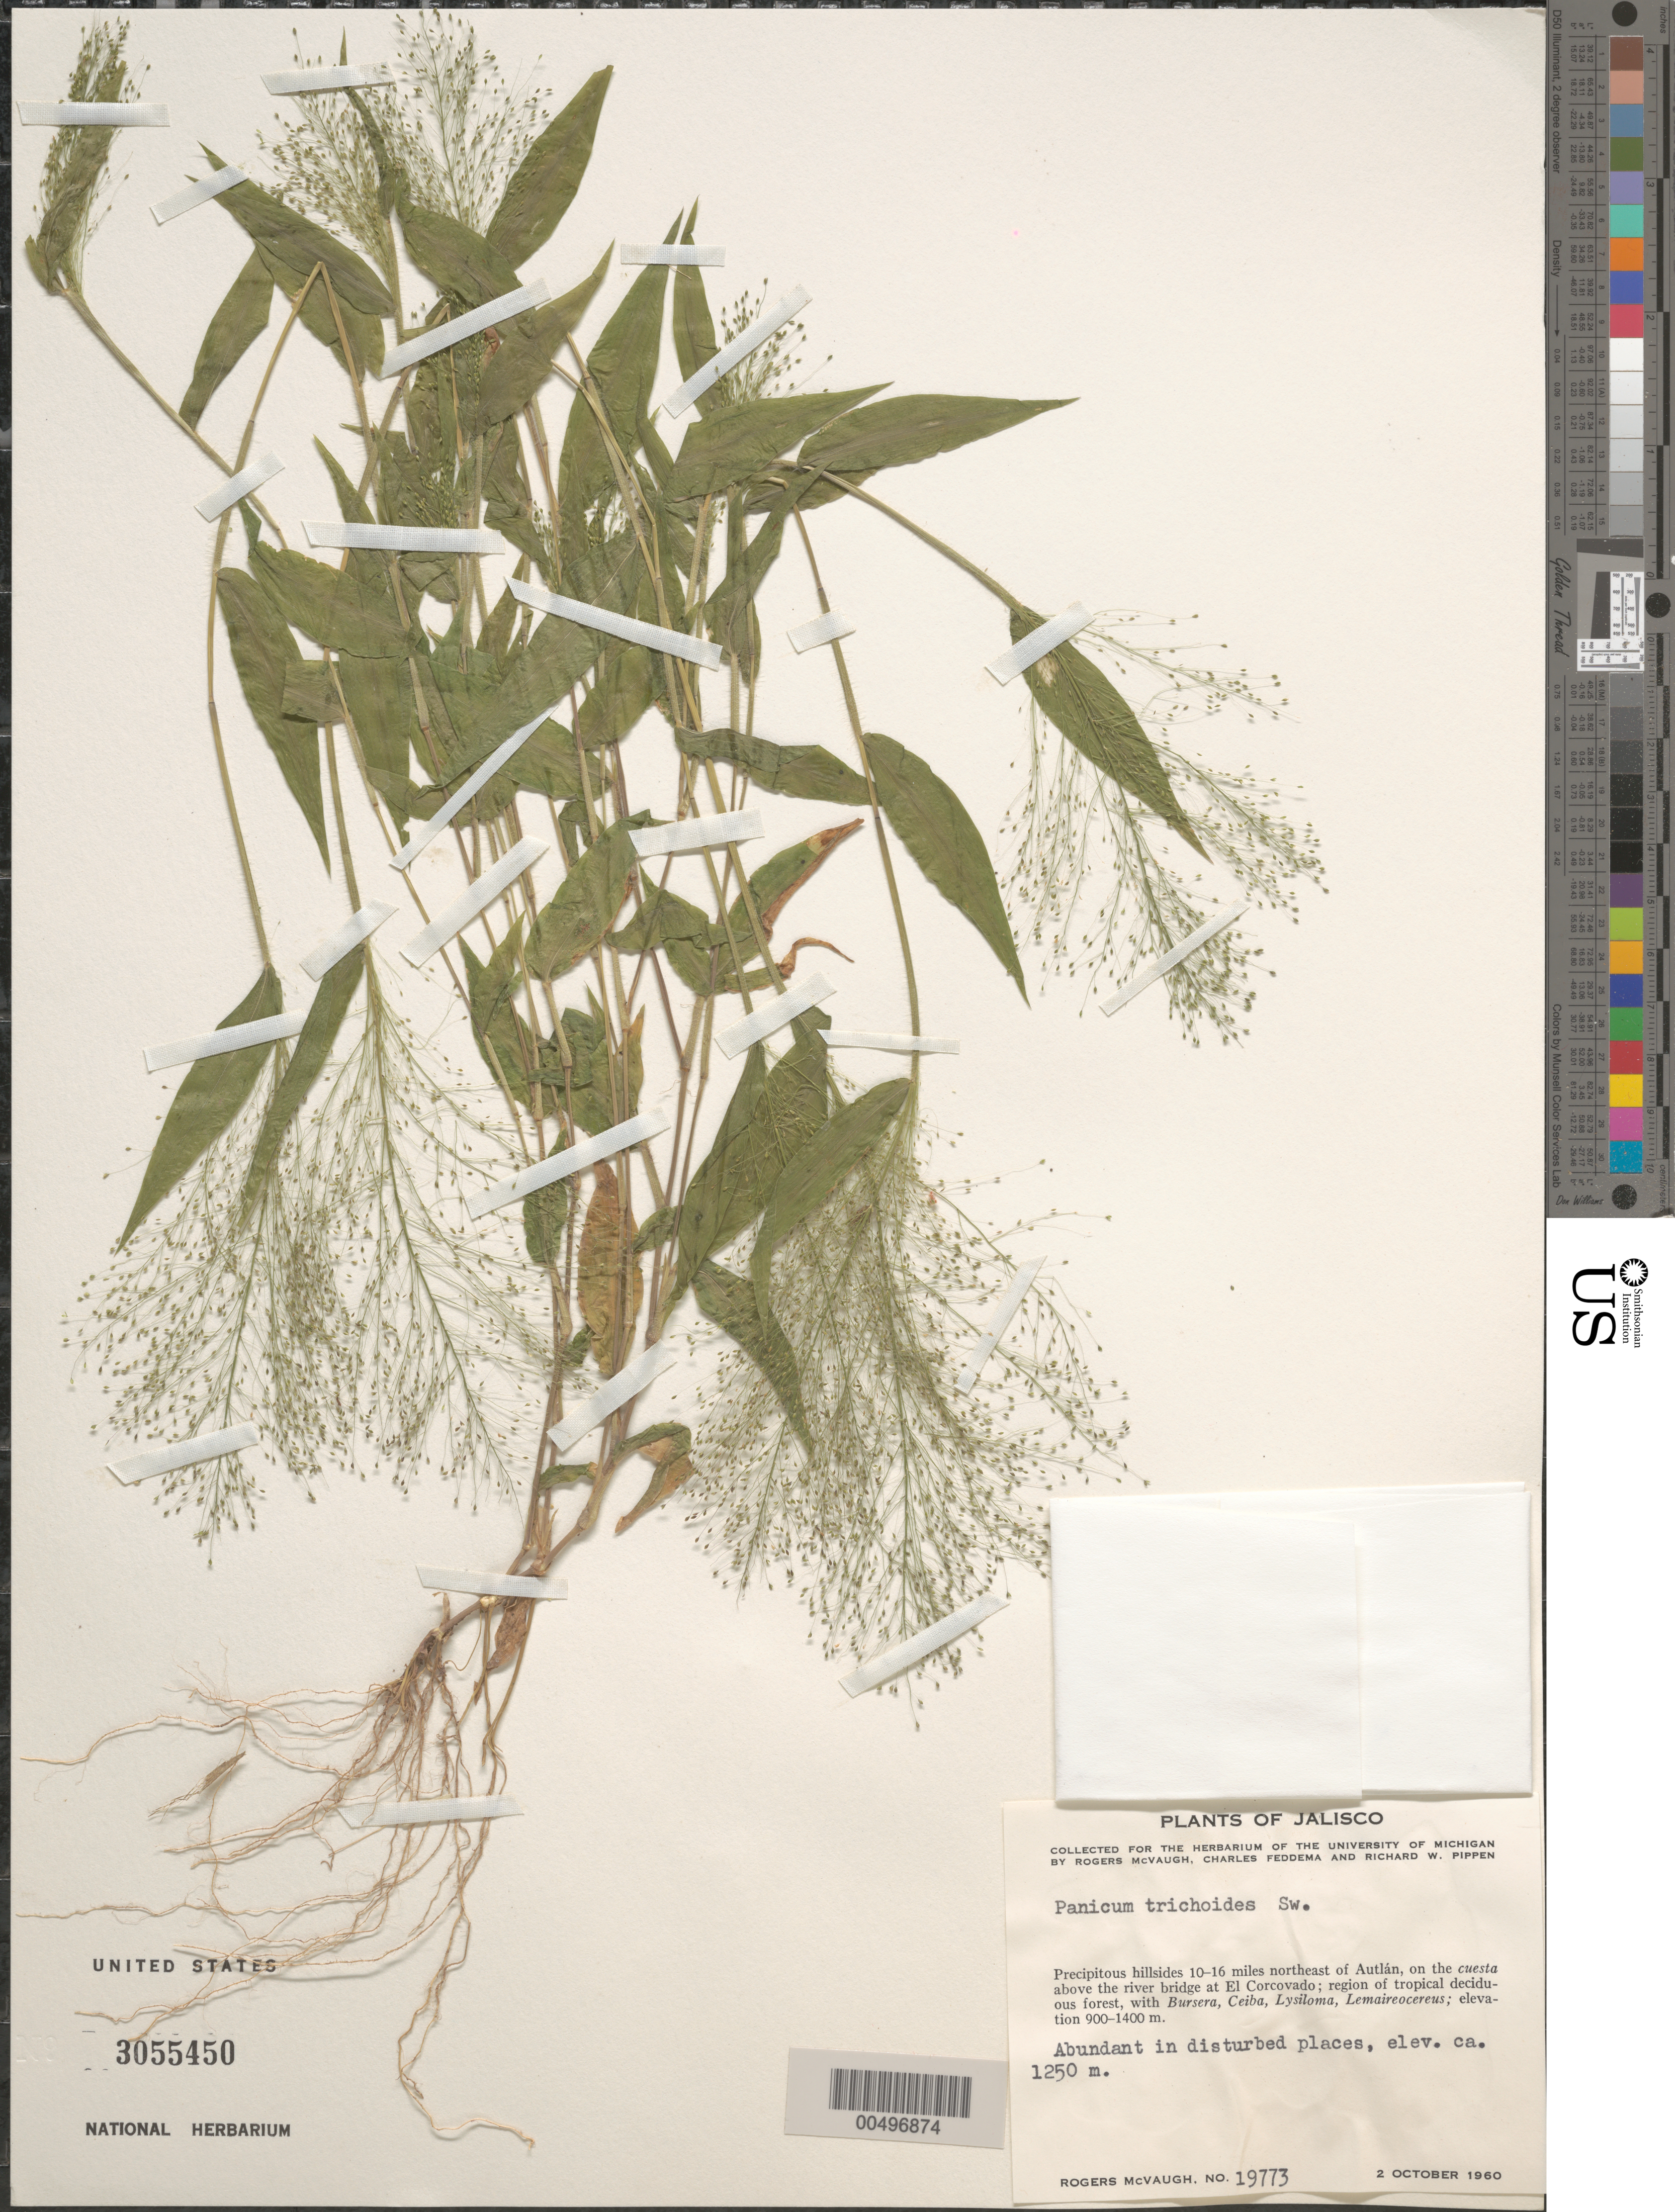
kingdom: Plantae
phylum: Tracheophyta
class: Liliopsida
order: Poales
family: Poaceae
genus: Panicum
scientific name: Panicum trichoides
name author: Sw.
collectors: R. McVaugh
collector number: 19773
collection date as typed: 2 Oct 1960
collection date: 1960-10-02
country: Mexico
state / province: Jalisco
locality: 10-16 mi NE of Autlán, on the cuesta above the river bridge at El Corcovado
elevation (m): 1250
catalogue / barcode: US 3055450